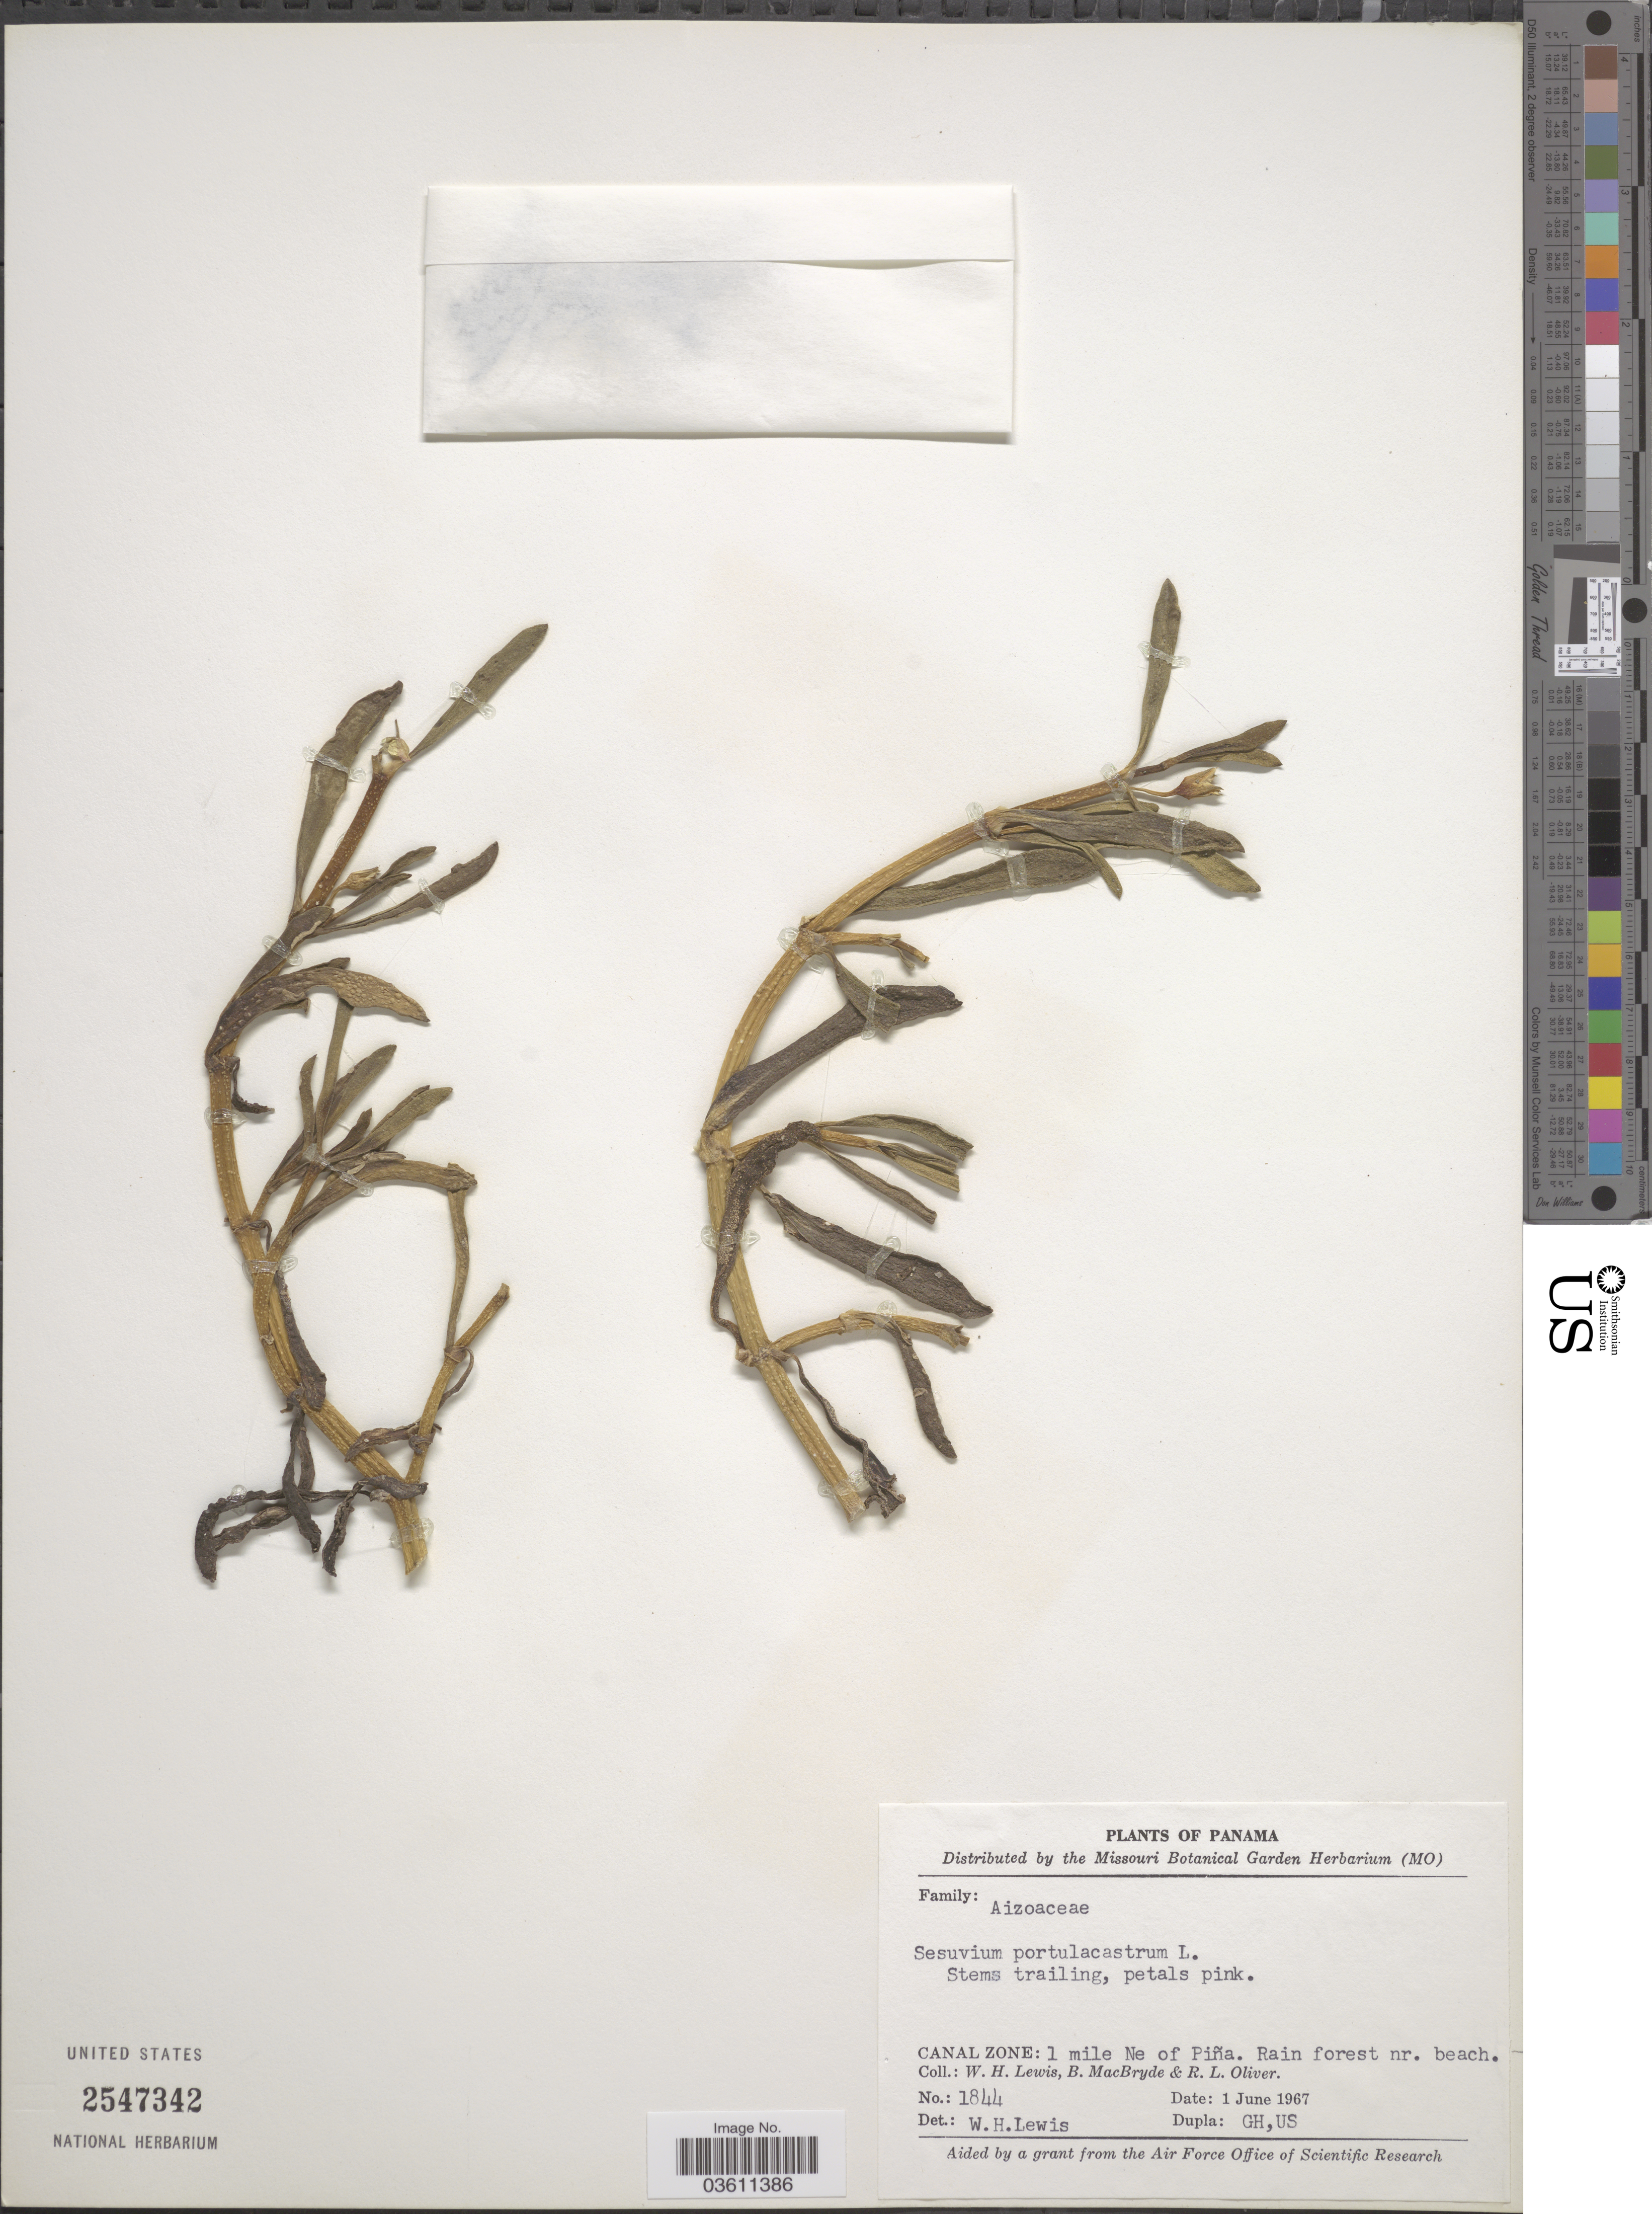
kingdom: Plantae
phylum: Tracheophyta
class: Magnoliopsida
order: Caryophyllales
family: Aizoaceae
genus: Sesuvium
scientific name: Sesuvium portulacastrum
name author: (L.) L.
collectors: W. H. Lewis, B. MacBryde & R. Oliver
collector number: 1844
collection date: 1967-06-01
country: Panama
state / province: Colón / Panamá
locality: Canal Zone: 1 mile Ne of Piña. Rain forest nr. beach.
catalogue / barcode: US 2547342